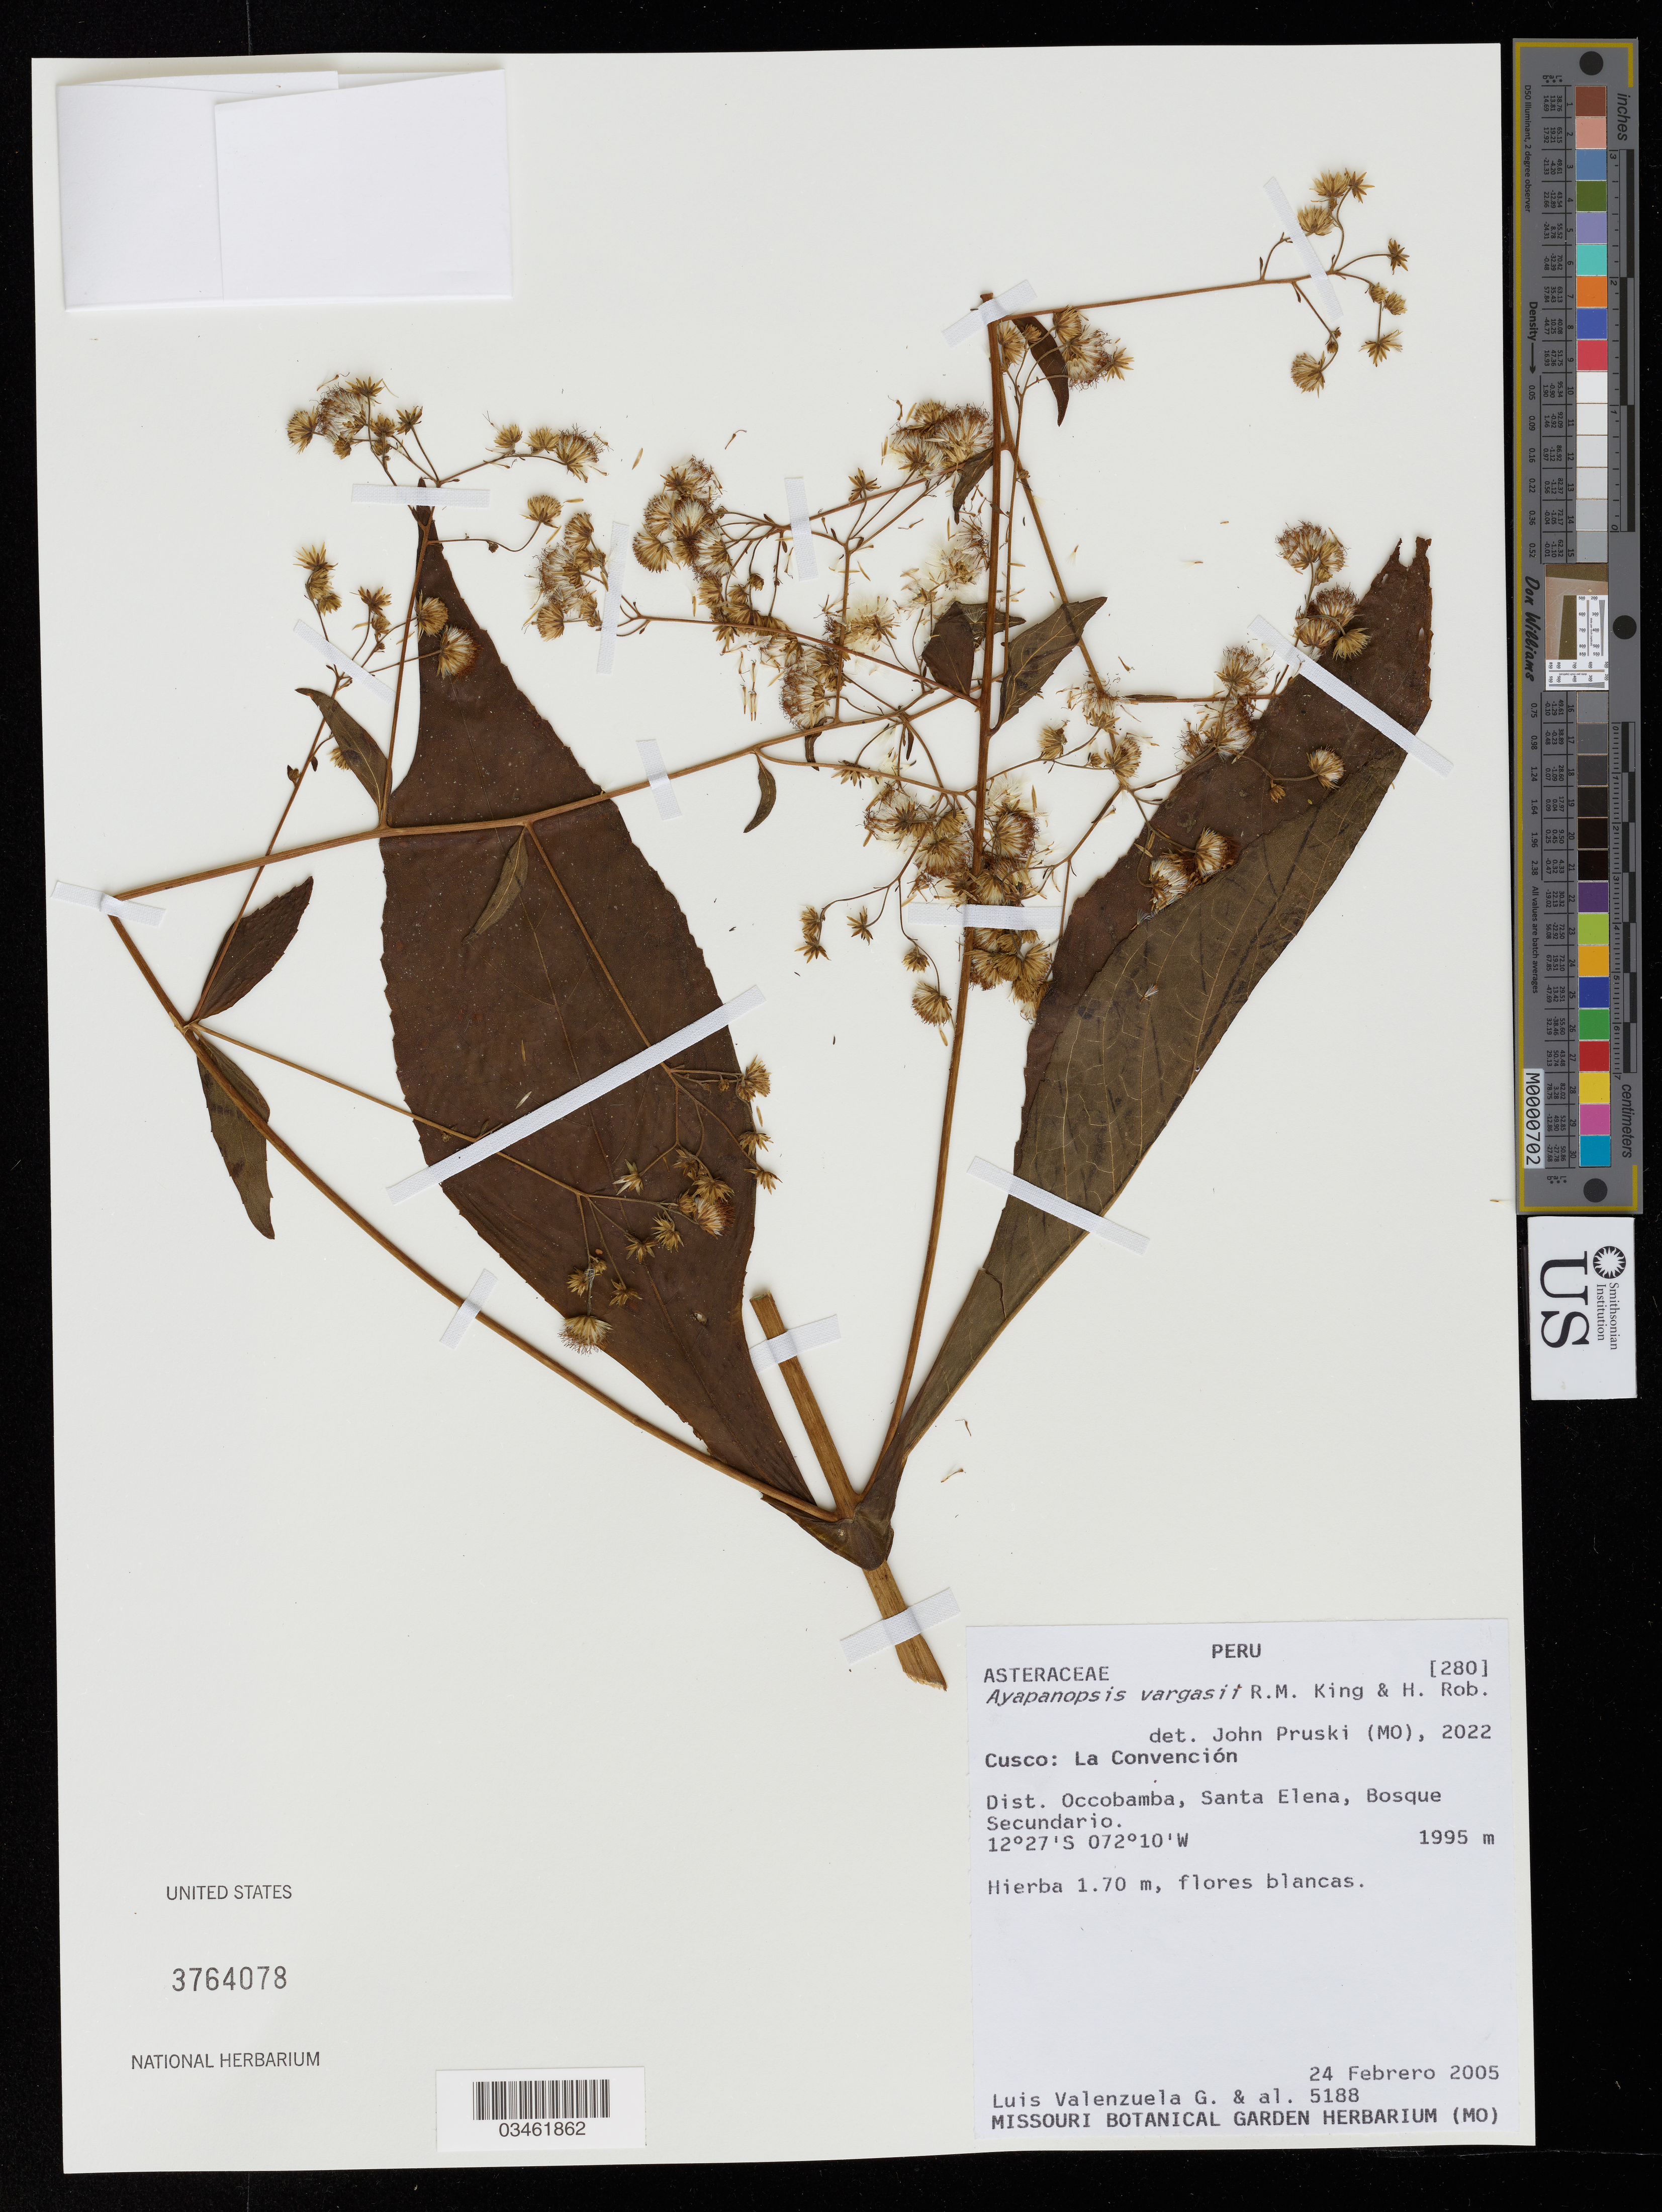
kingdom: Plantae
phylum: Tracheophyta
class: Magnoliopsida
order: Asterales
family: Asteraceae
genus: Ayapanopsis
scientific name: Ayapanopsis vargasii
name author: R.M. King & H. Rob.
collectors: L. Valenzuela & et al.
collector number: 5188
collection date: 2005-02-24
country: Peru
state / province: Cusco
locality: La Convención. Dist. Occobamba, Santa Elena, Bosque Secundario.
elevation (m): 1995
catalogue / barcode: US 3764078